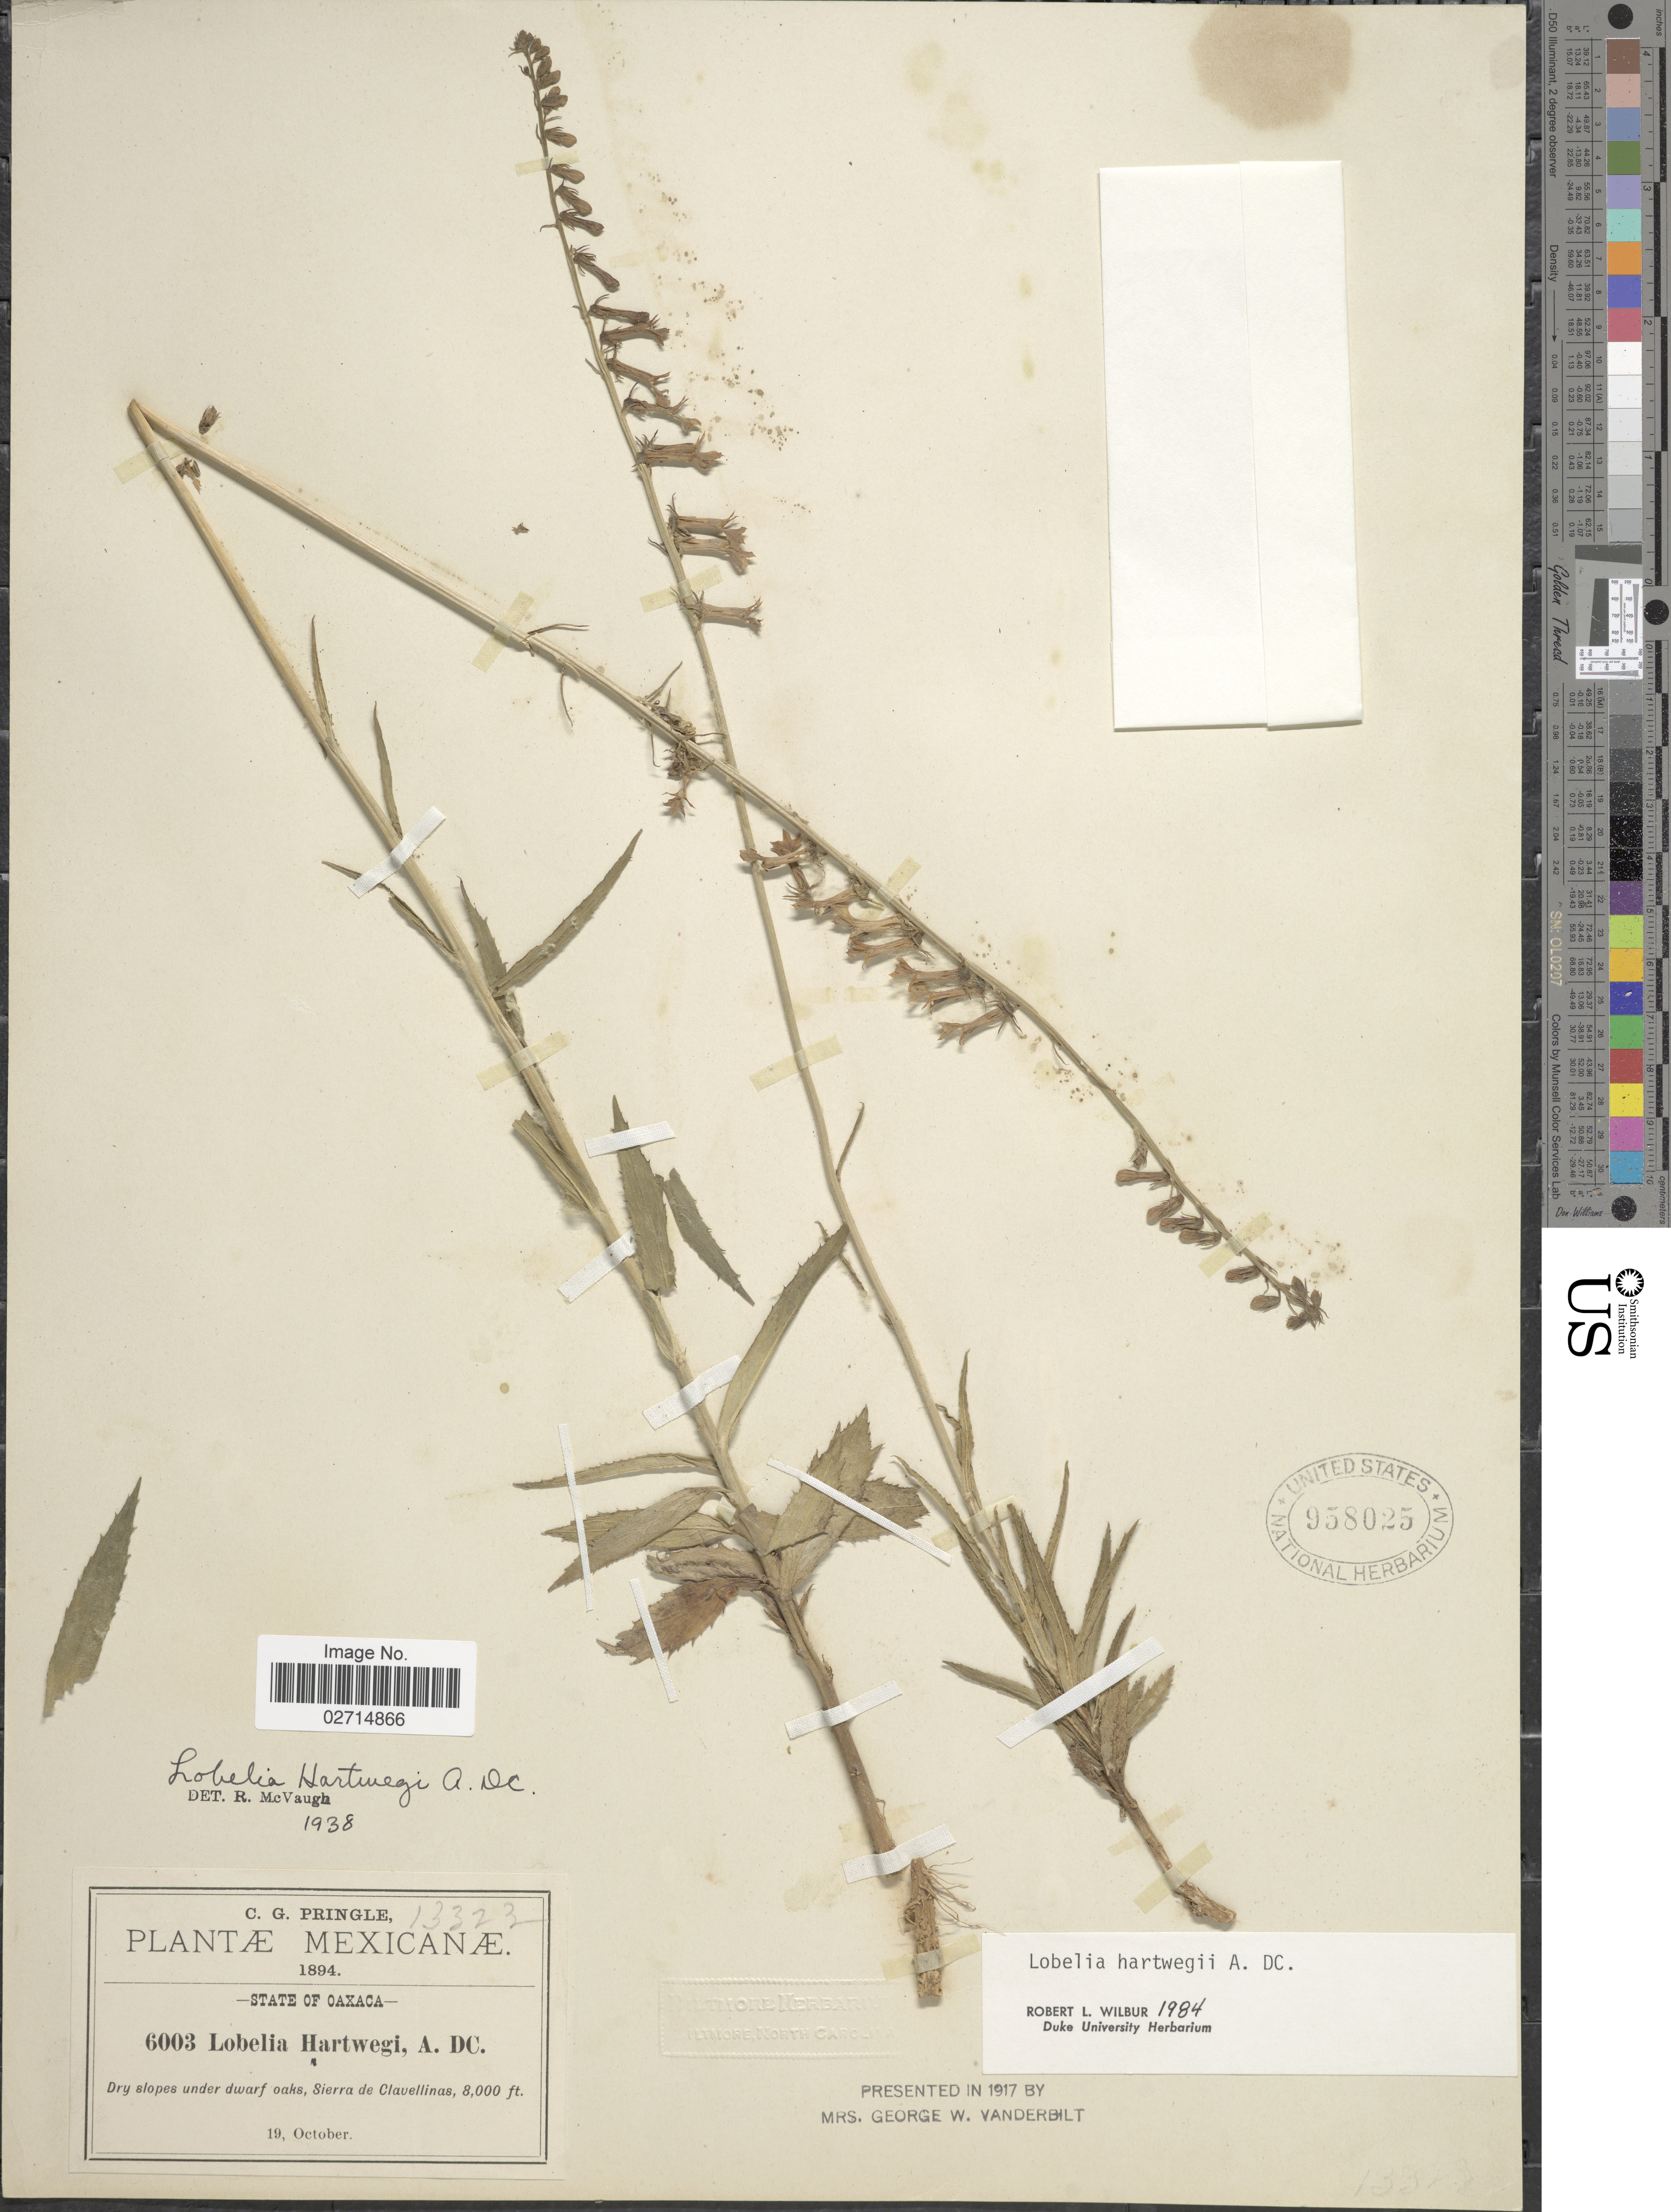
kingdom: Plantae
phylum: Tracheophyta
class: Magnoliopsida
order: Asterales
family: Campanulaceae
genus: Lobelia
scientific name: Lobelia hartwegii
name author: Benth. ex A. DC.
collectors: C. G. Pringle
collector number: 6003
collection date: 1894-10-19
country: Mexico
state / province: Oaxaca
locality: State of Oaxaca, DRy slopes under dwarf oaks, Sierra de Clavellinas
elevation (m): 2438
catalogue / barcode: US 958025